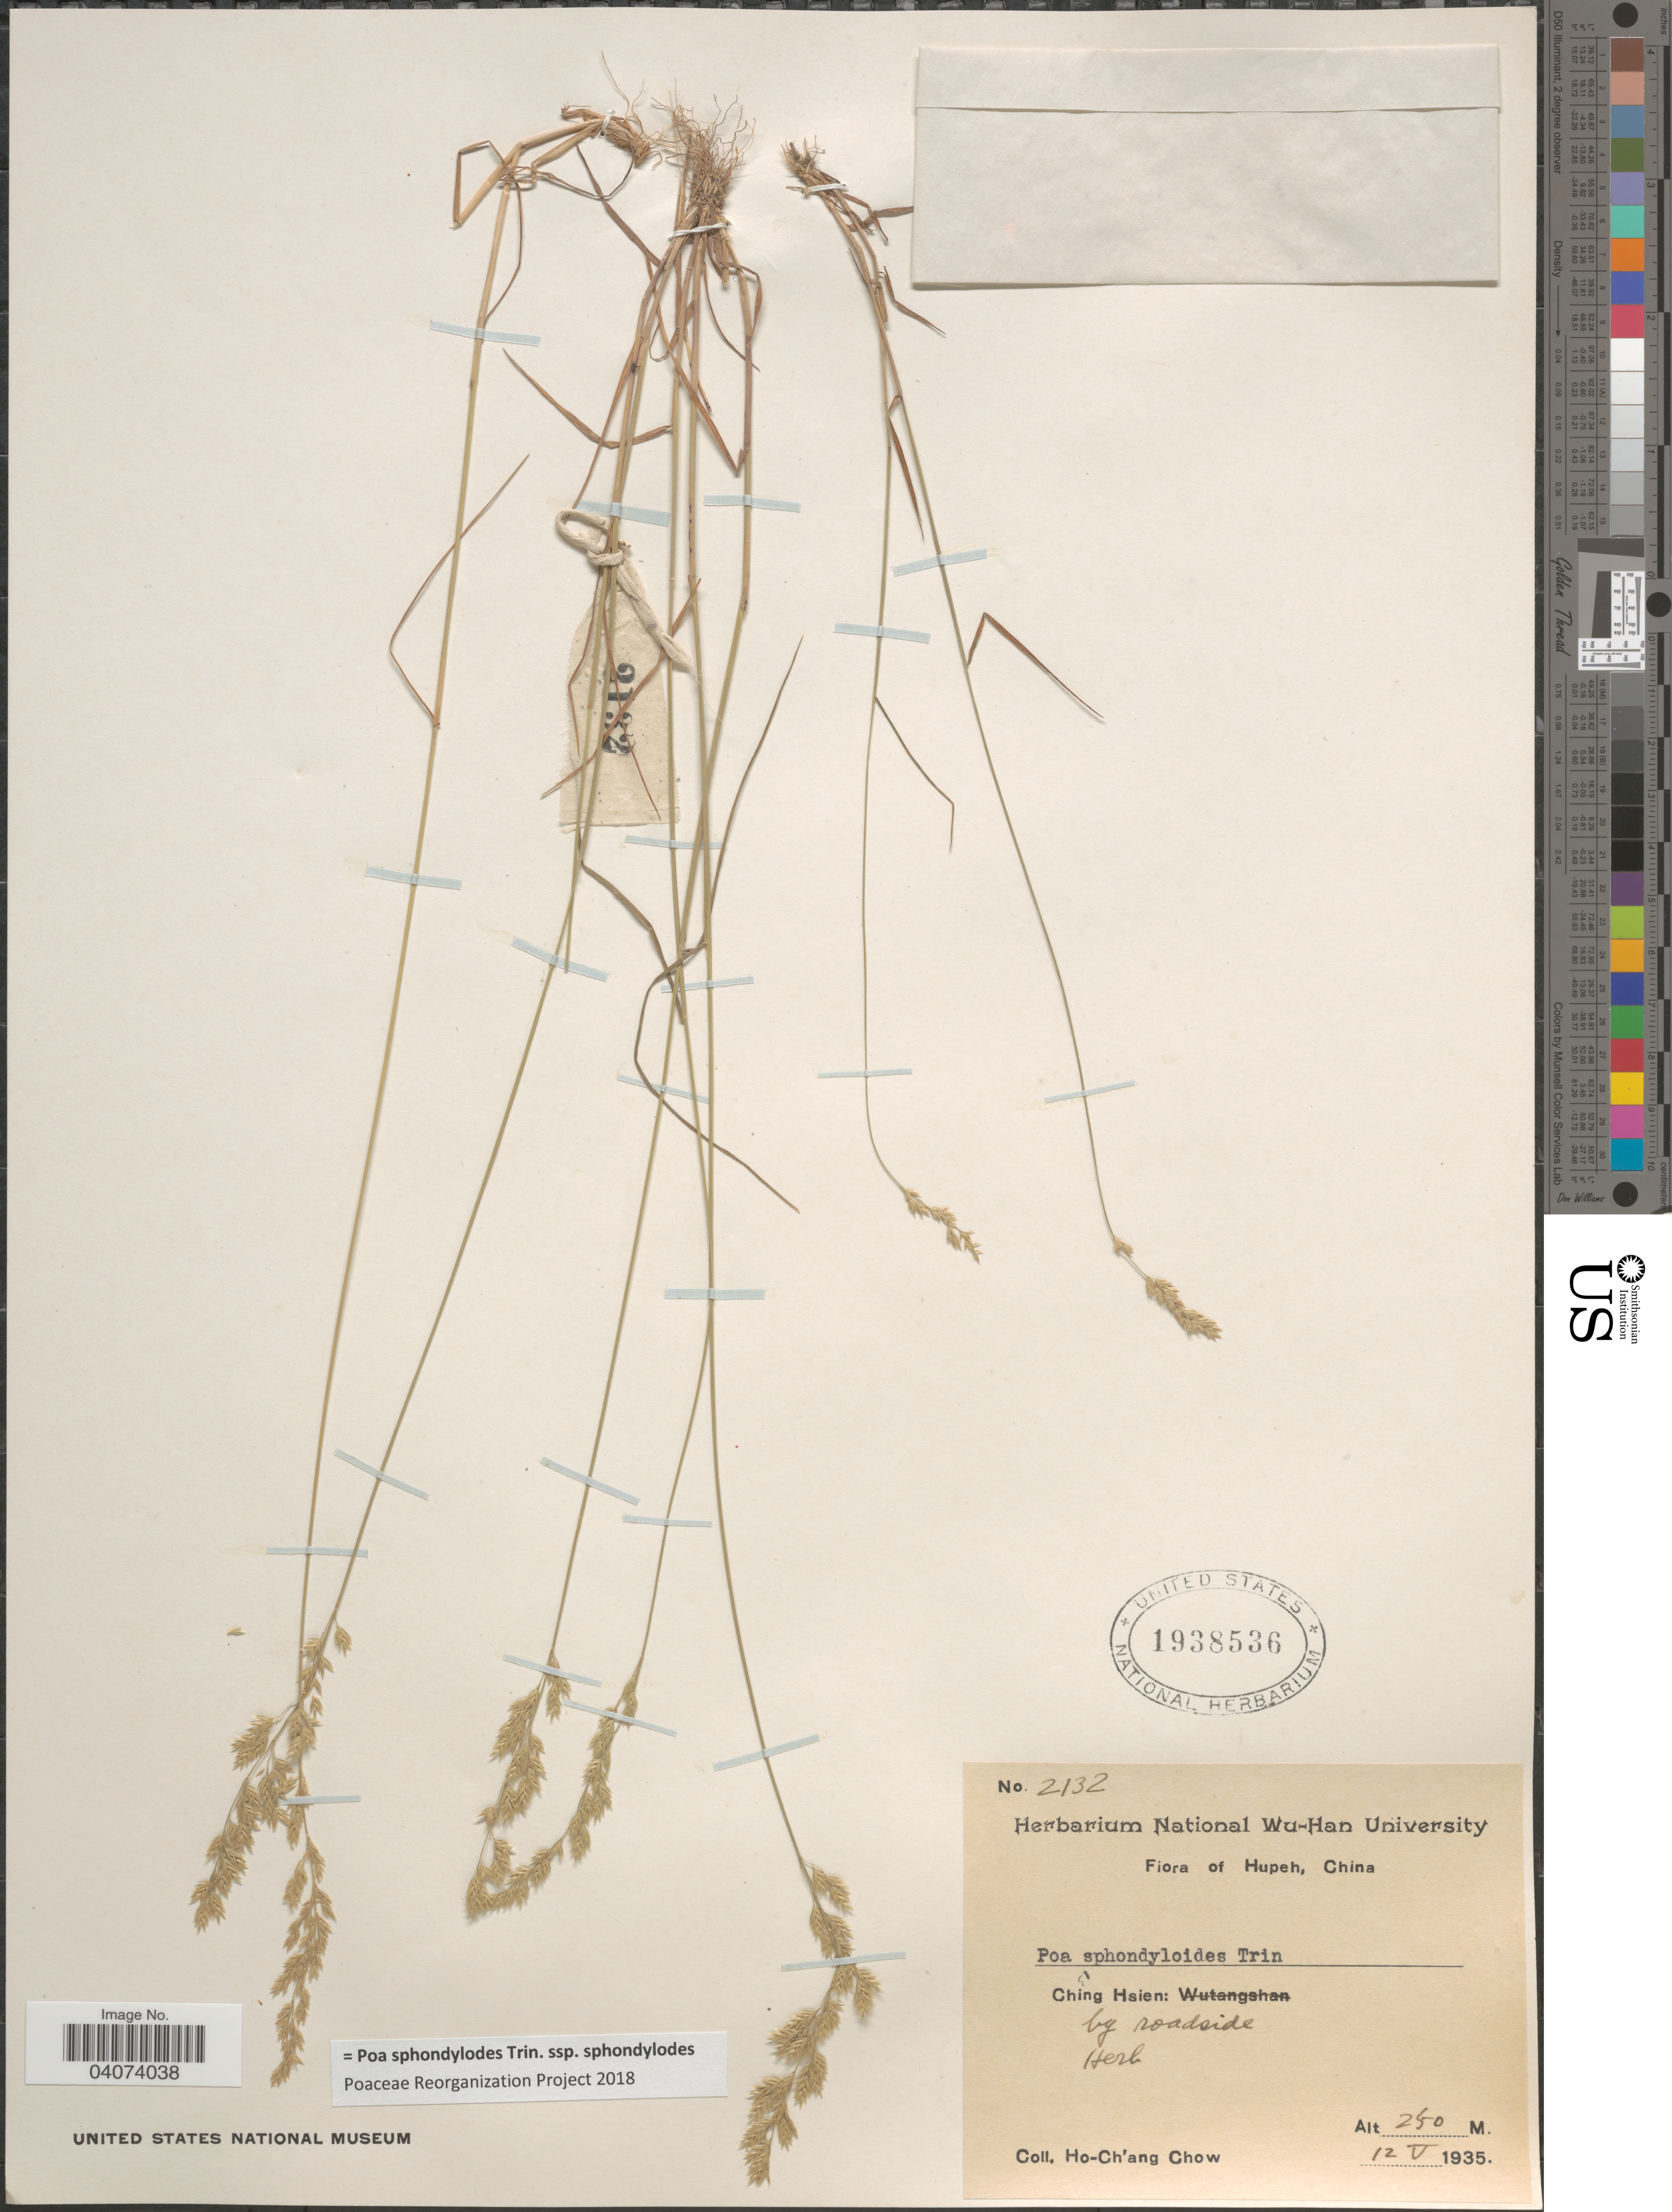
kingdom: Plantae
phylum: Tracheophyta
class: Liliopsida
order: Poales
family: Poaceae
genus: Poa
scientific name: Poa sphondylodes subsp. sphondylodes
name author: Trin.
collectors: H. Chow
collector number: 2132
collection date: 1935-05-12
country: China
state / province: Hubei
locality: Hupeh. Ching Hsien: by roadside.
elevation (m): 250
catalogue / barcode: US 1938536